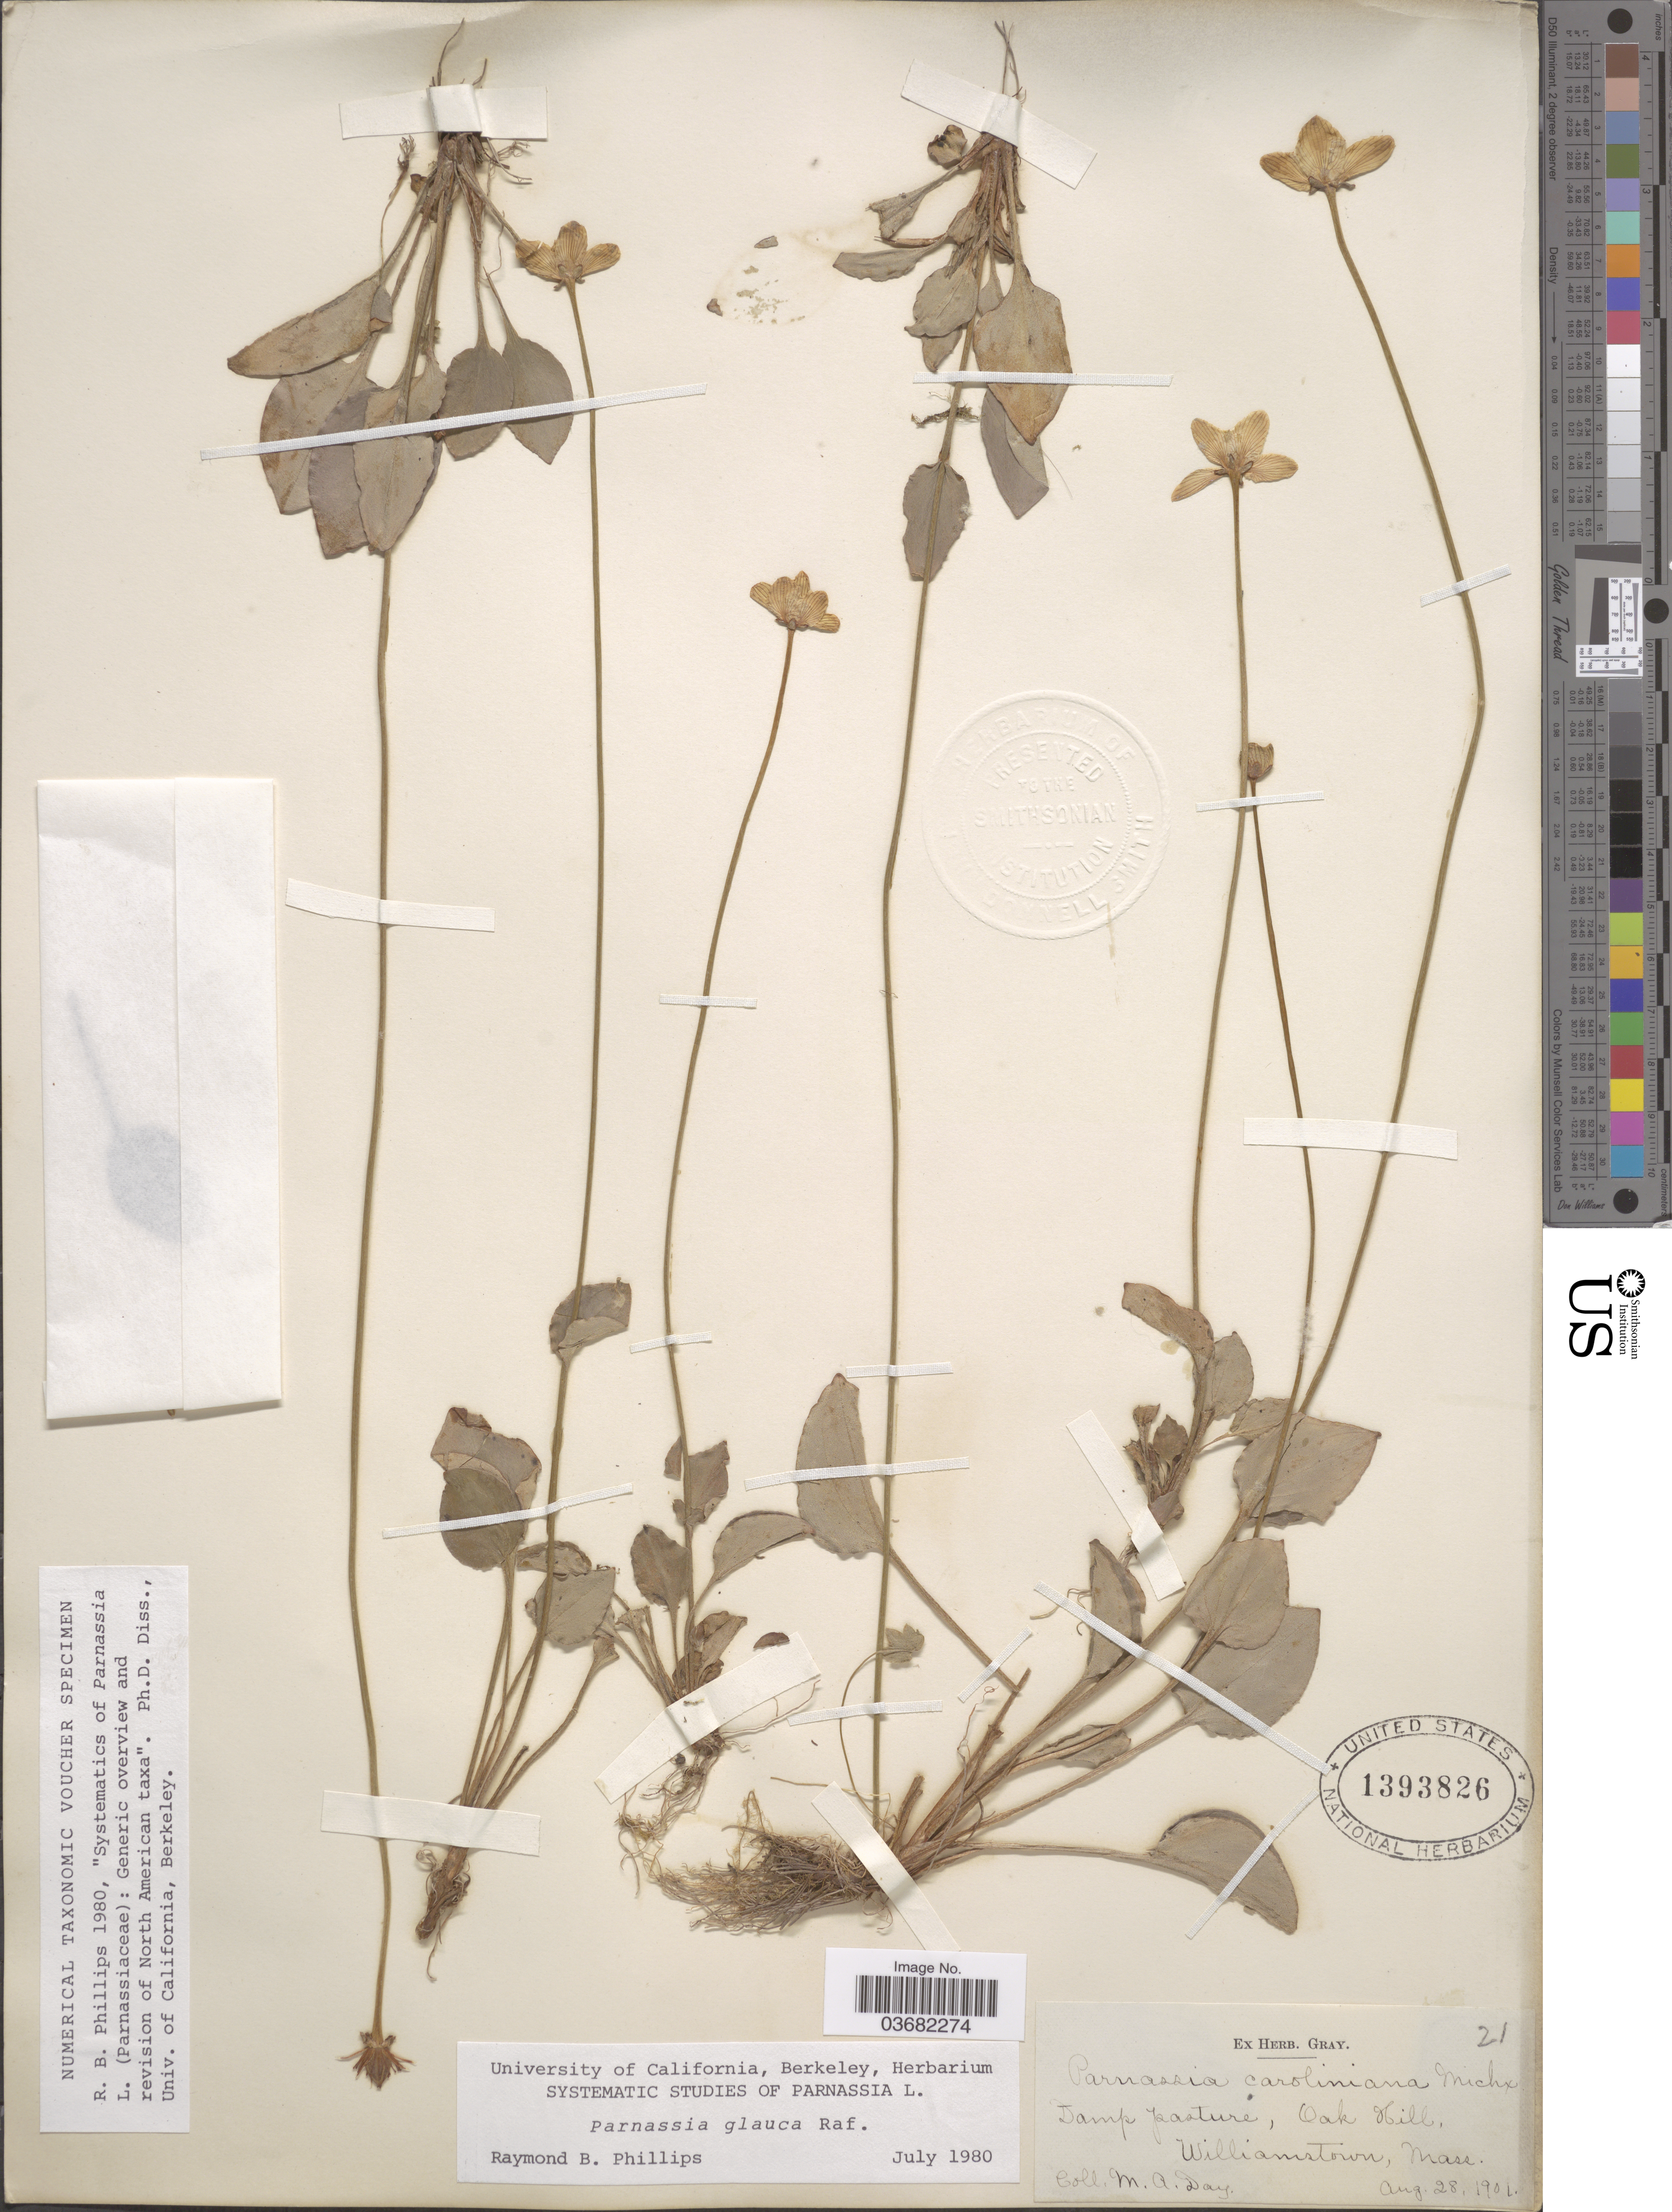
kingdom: Plantae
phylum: Tracheophyta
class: Magnoliopsida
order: Celastrales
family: Parnassiaceae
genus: Parnassia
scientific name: Parnassia glauca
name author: Raf.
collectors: M. Day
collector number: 21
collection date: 1901-08-28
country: United States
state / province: Massachusetts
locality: Damp pasture, Oak Hill. Williamstown.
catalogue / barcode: US 1393826